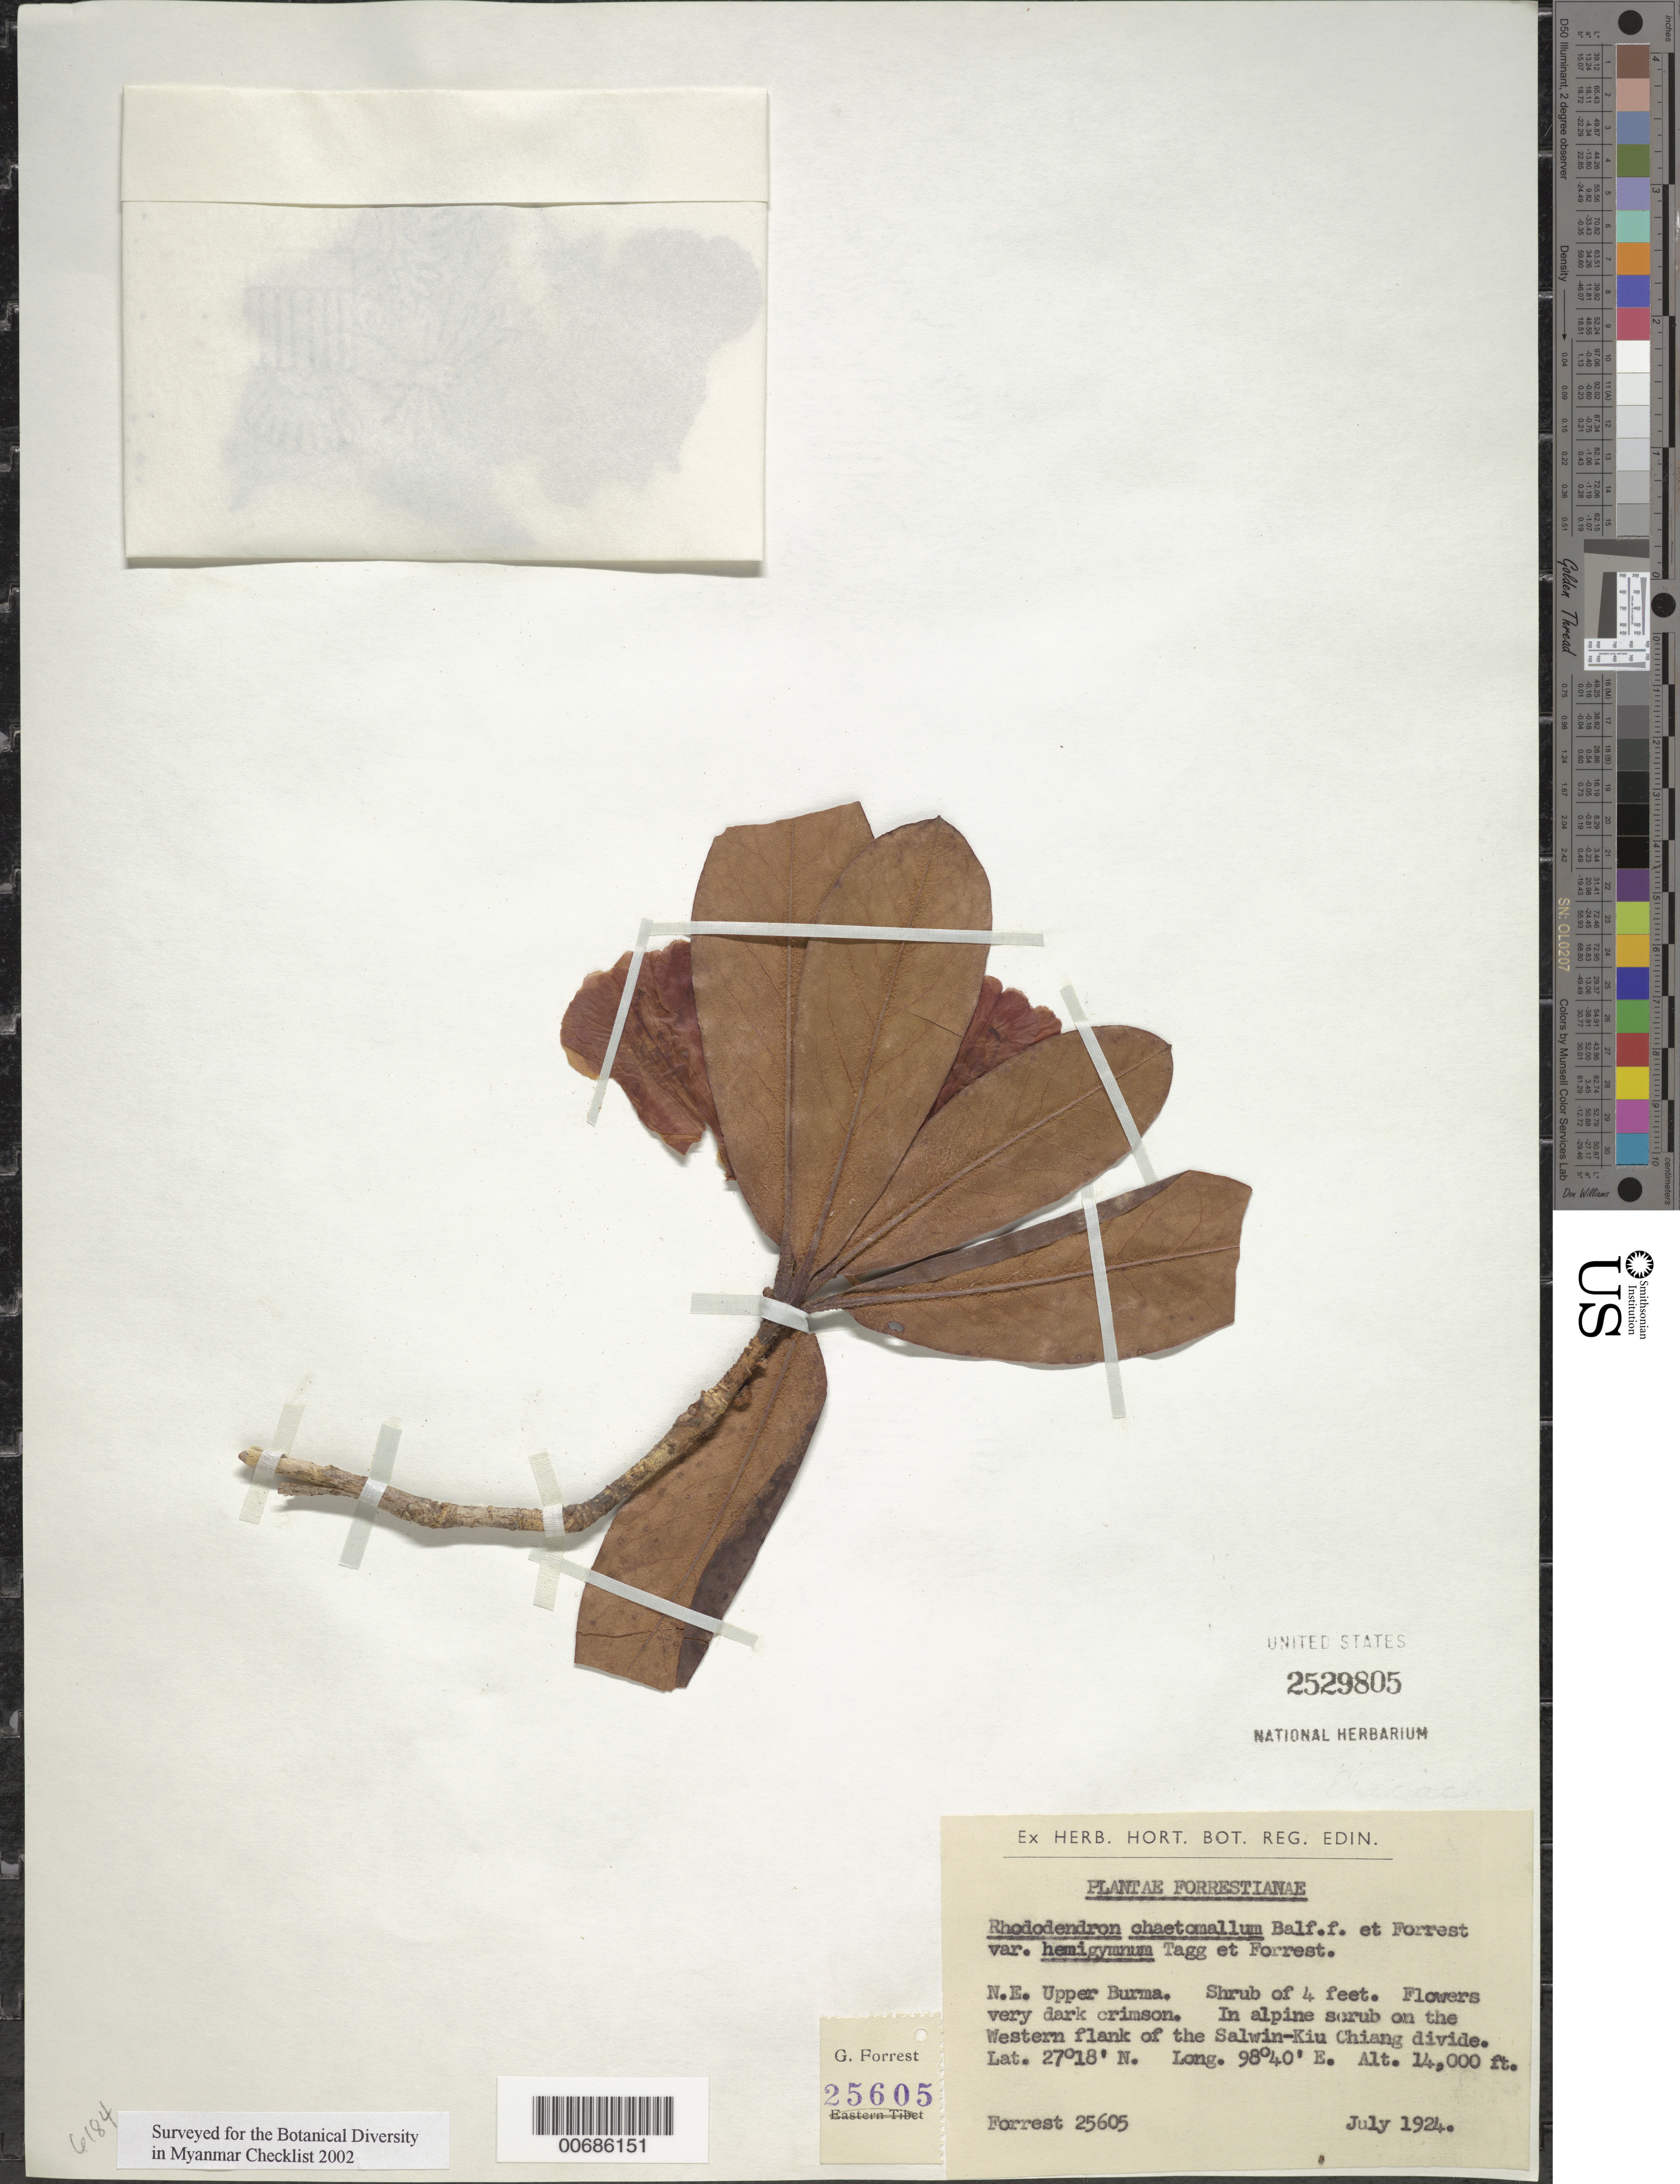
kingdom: Plantae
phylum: Tracheophyta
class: Magnoliopsida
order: Ericales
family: Ericaceae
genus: Rhododendron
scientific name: Rhododendron chaetomallum var. hemigymnum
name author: Tagg & Forrest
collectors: G. Forrest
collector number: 25605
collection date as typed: Jul 1924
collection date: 1924-07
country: Myanmar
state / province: Kachin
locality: Salwin-Kiu Chiang Divide, W flank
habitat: Alpine scrub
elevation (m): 4267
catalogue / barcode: US 2529805